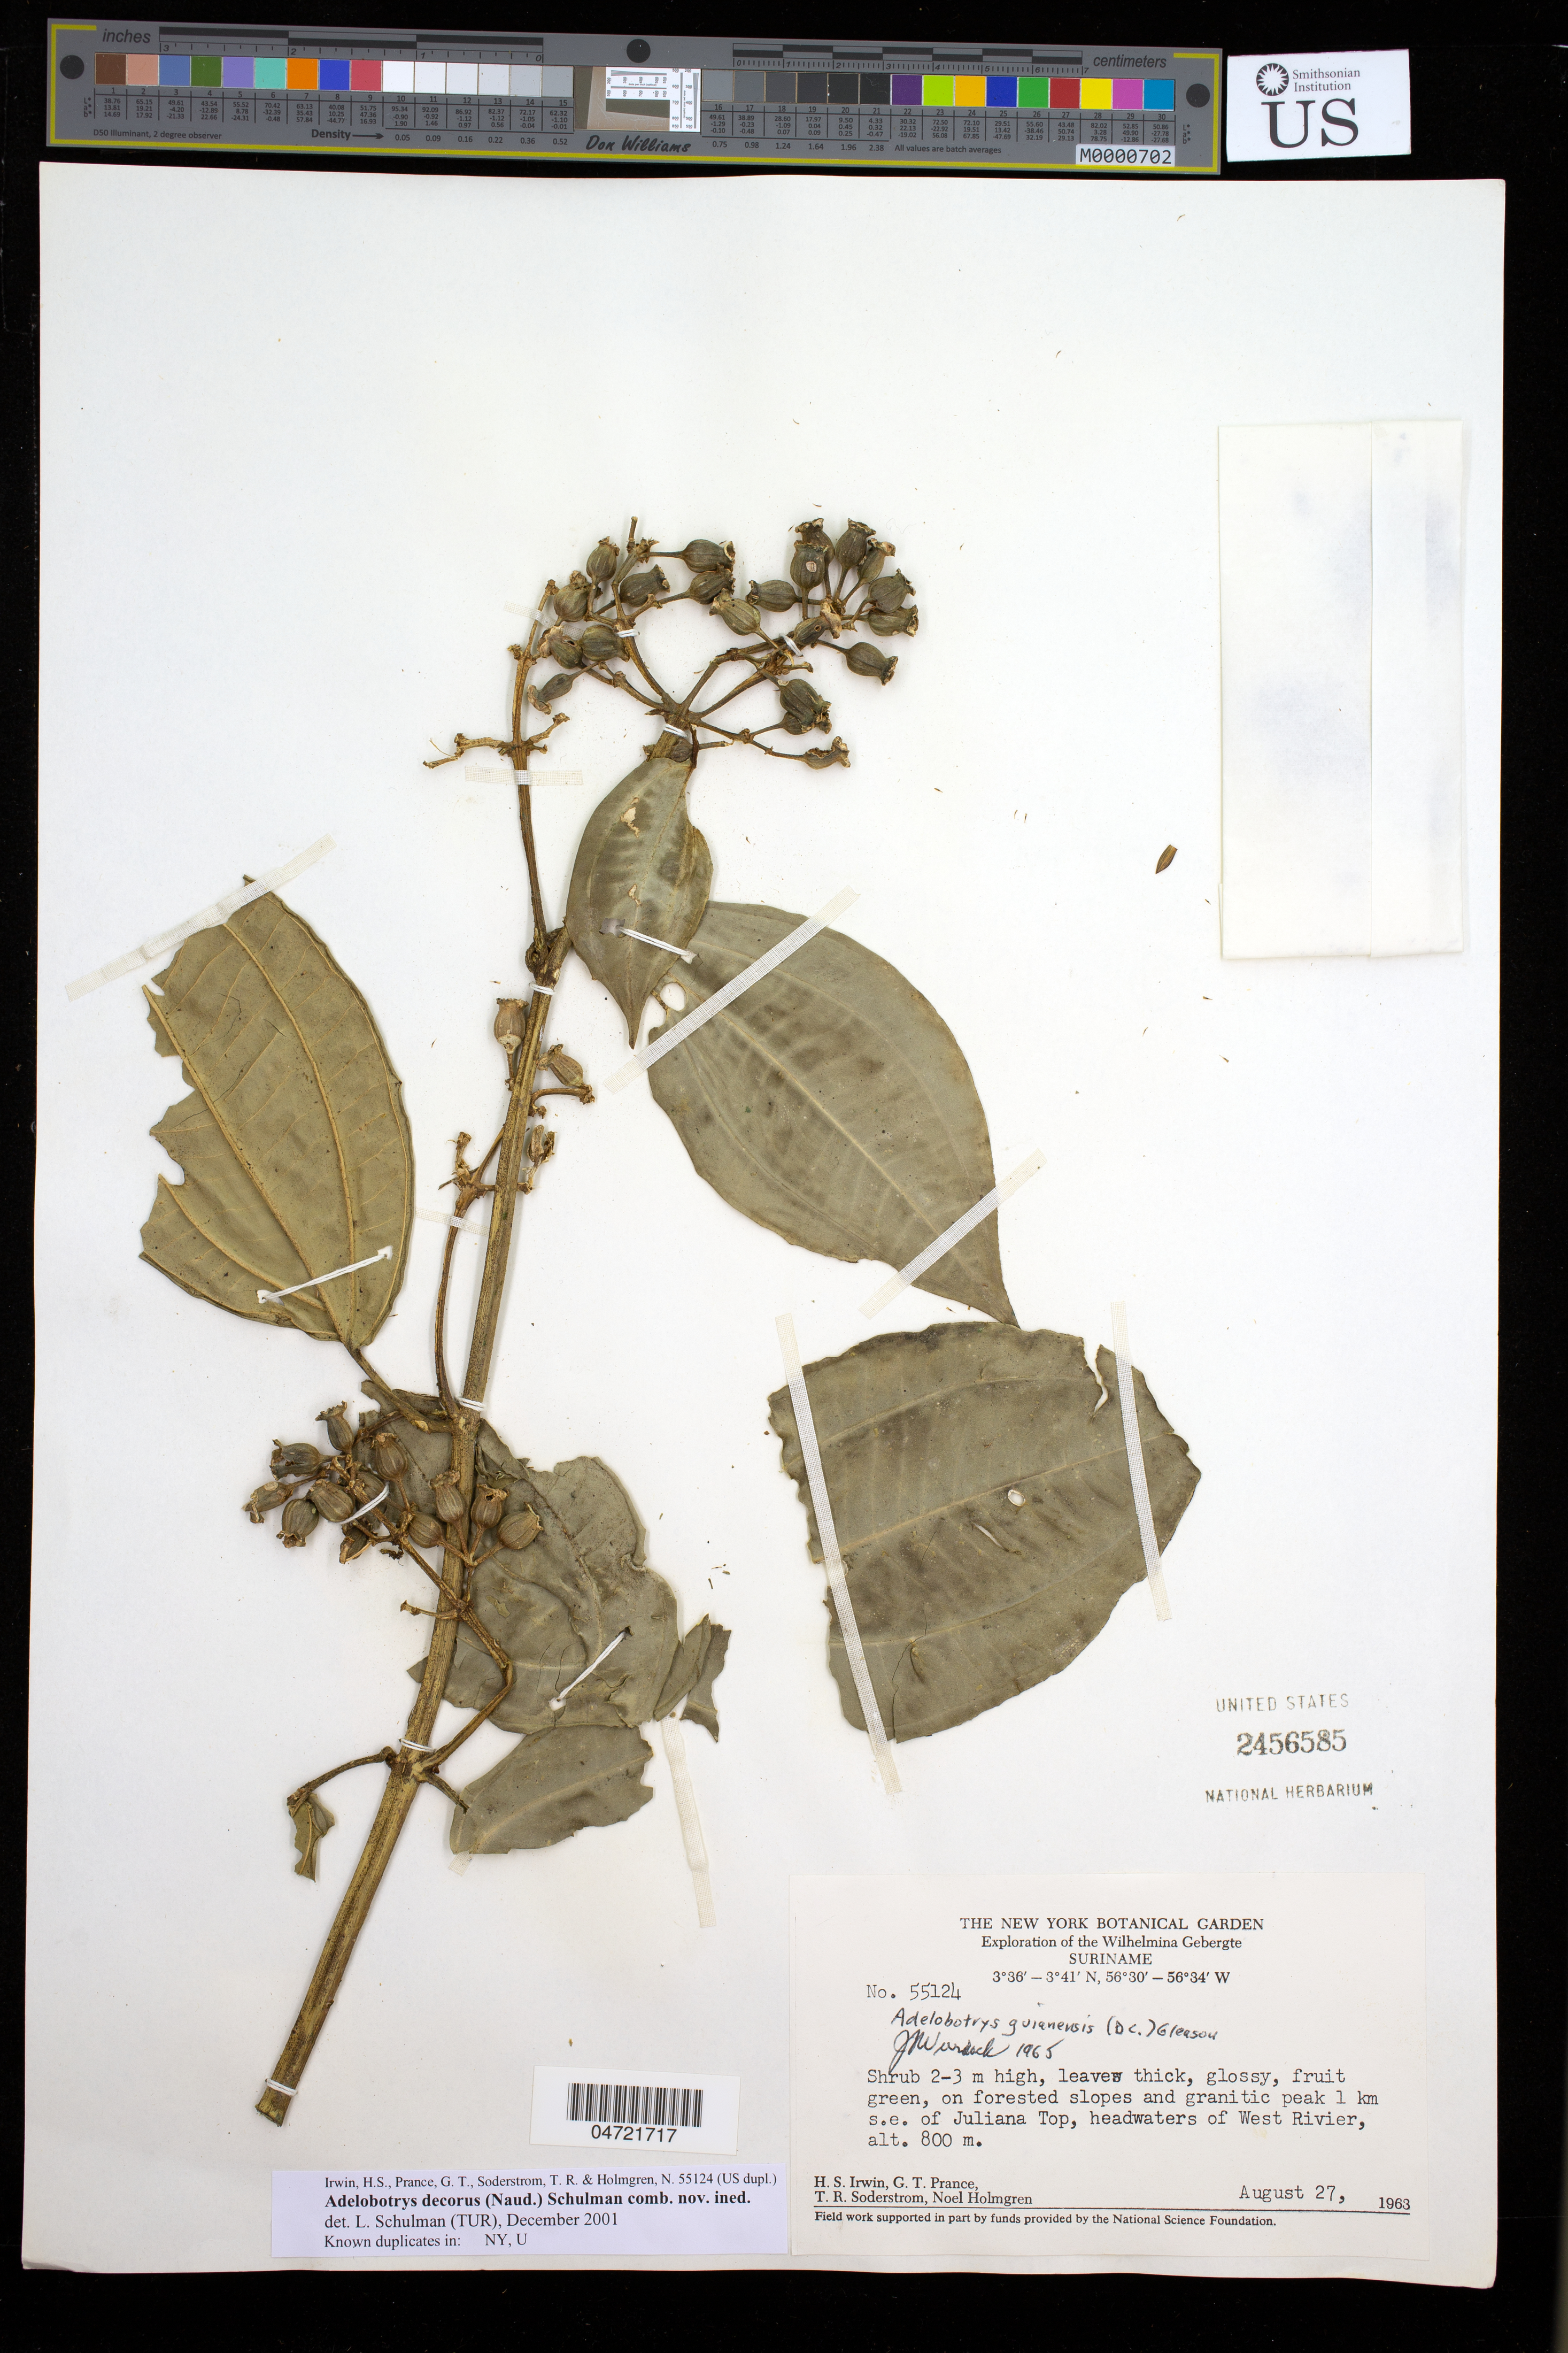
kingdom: Plantae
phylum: Tracheophyta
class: Magnoliopsida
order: Myrtales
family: Melastomataceae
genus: Adelobotrys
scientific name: Adelobotrys sp. nov.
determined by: Schulman, Leif, (TUR), University of Turku (FINLAND)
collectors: H. Irwin, G. T. Prance, T. R. Soderstrom & N. H. Holmgren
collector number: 55124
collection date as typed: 27 Aug 1963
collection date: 1963-08-27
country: Suriname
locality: Juliana top, 1 km se of; headwaters of West River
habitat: On forested slopes and granitic peak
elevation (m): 700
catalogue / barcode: US 2456585